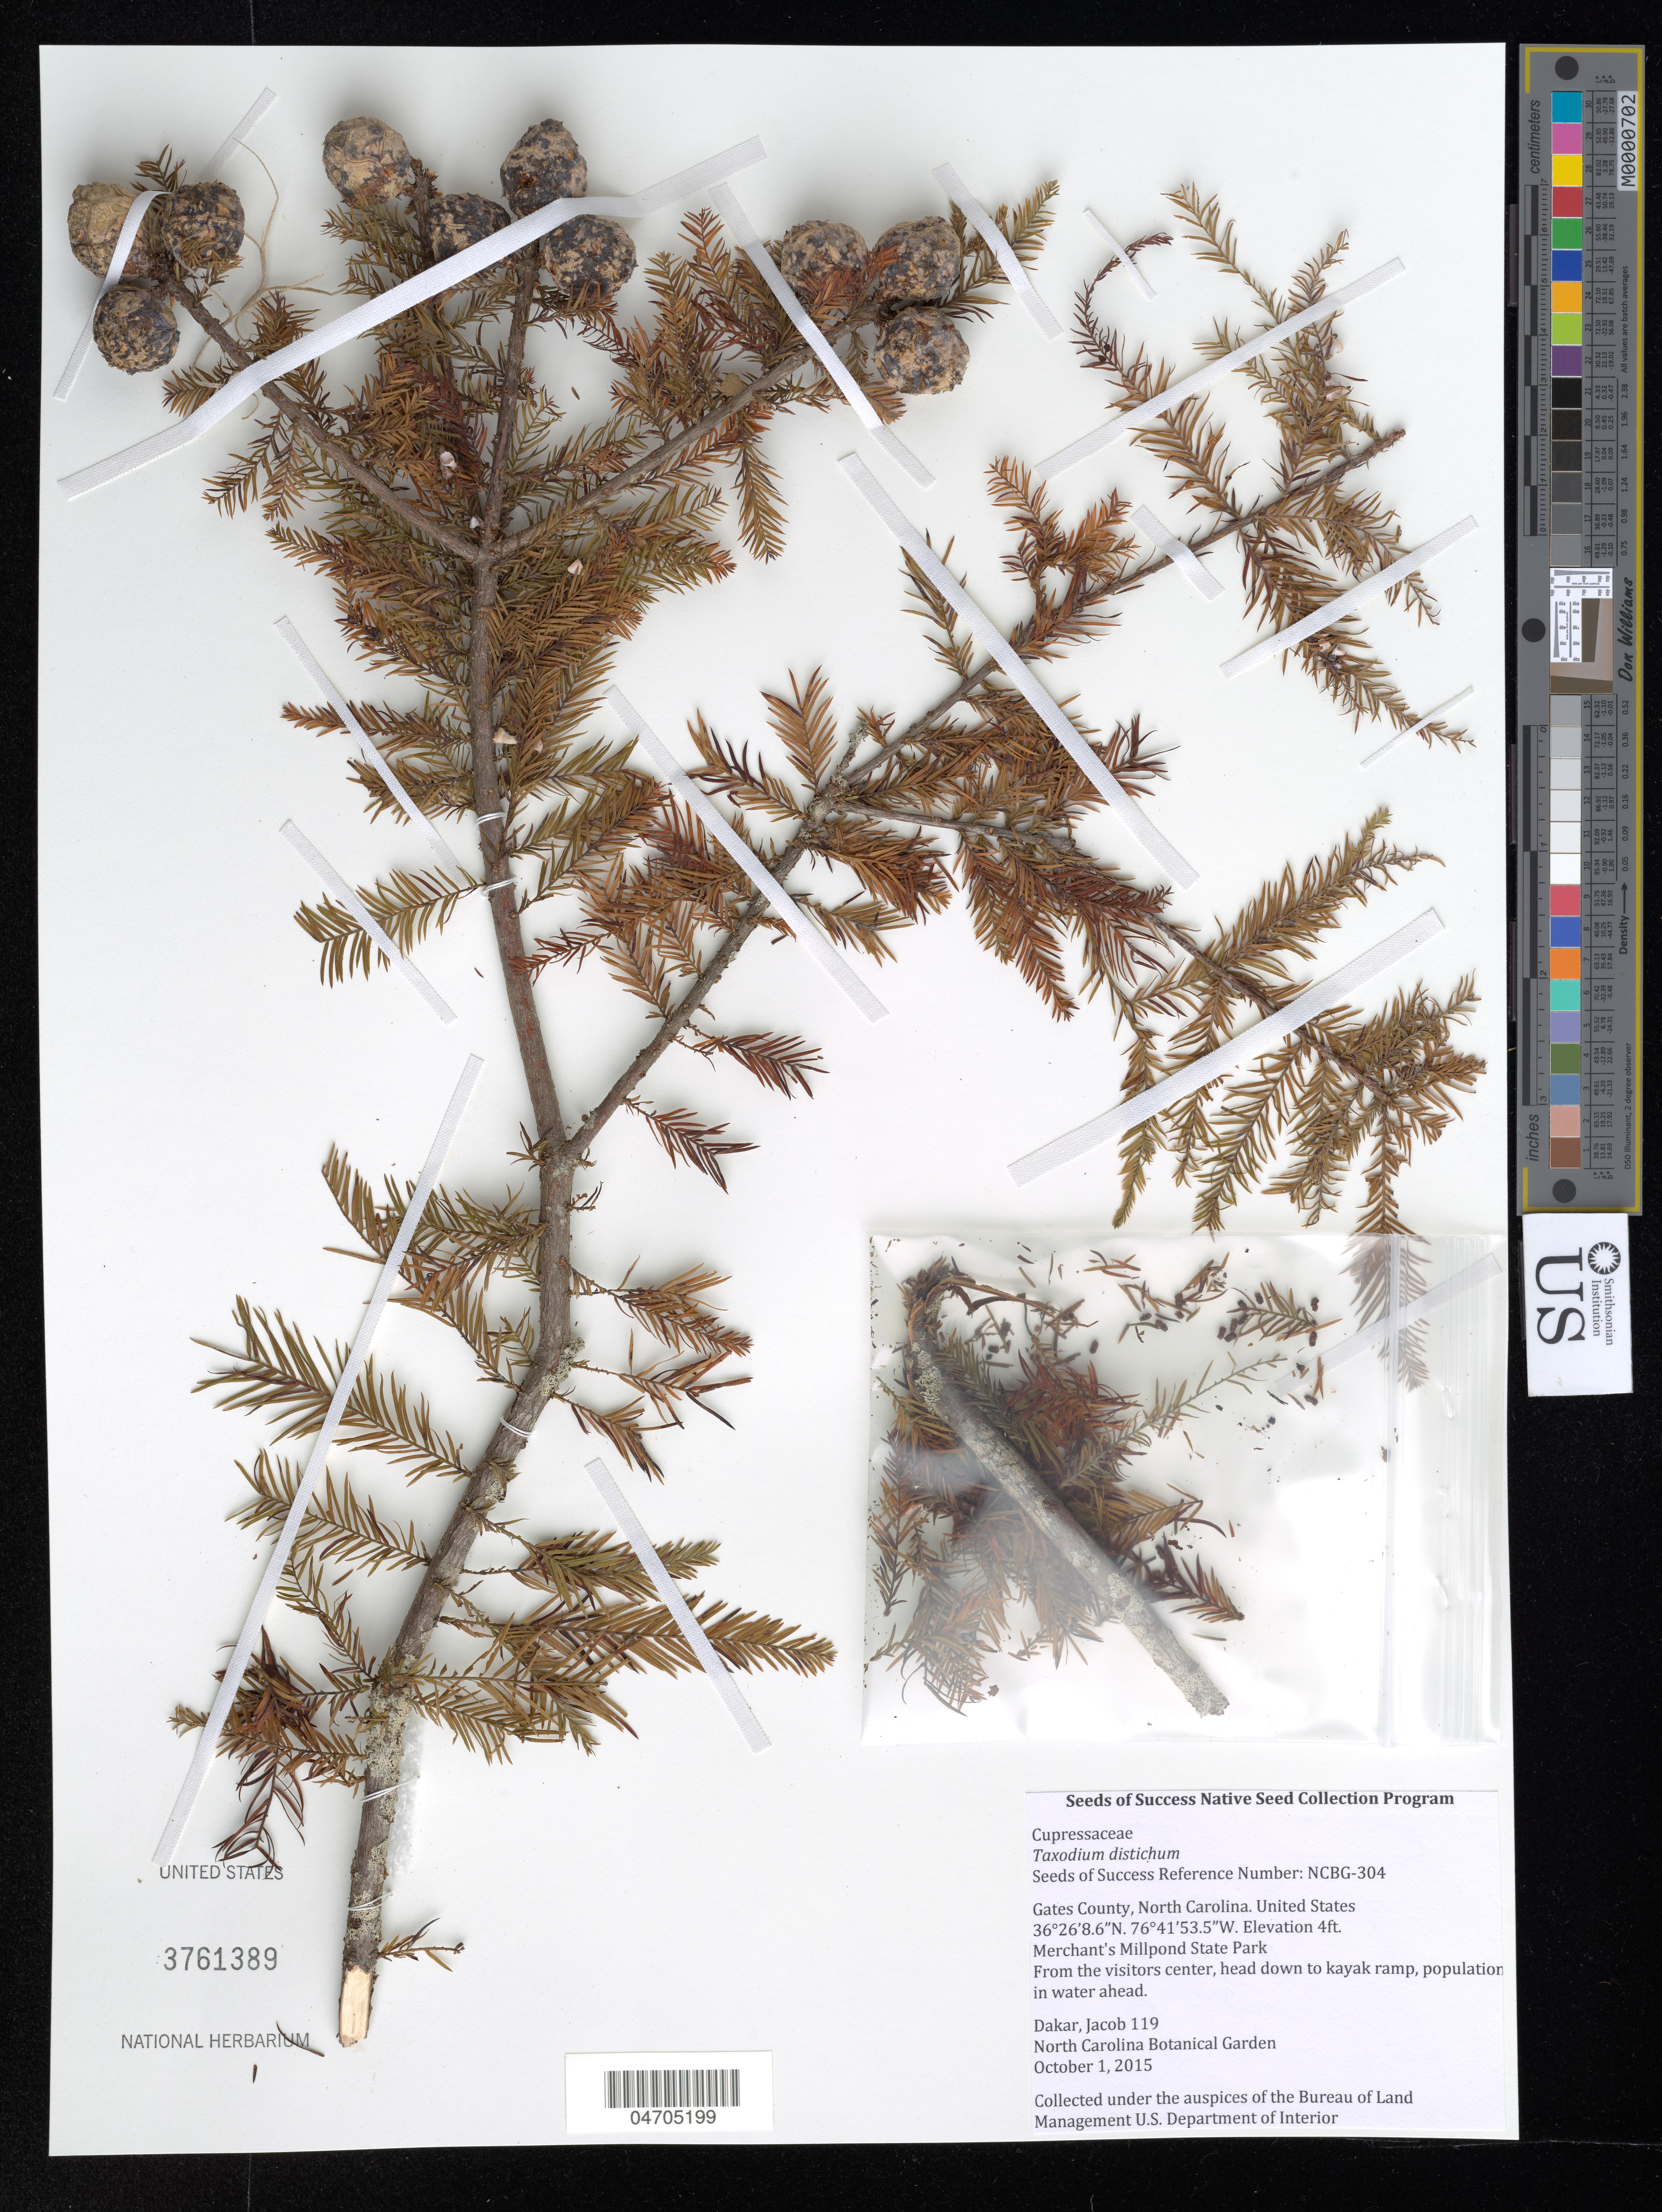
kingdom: Plantae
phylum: Tracheophyta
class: Pinopsida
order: Pinales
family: Cupressaceae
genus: Taxodium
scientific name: Taxodium distichum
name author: (L.) Rich.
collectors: J. Dakar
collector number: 119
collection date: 2015-10-01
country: United States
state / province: North Carolina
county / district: Gates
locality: Gates County. Merchant's Millpond State Park. From the visitors center, head down to kayak ramp, population in water ahead.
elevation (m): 1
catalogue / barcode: US 3761389